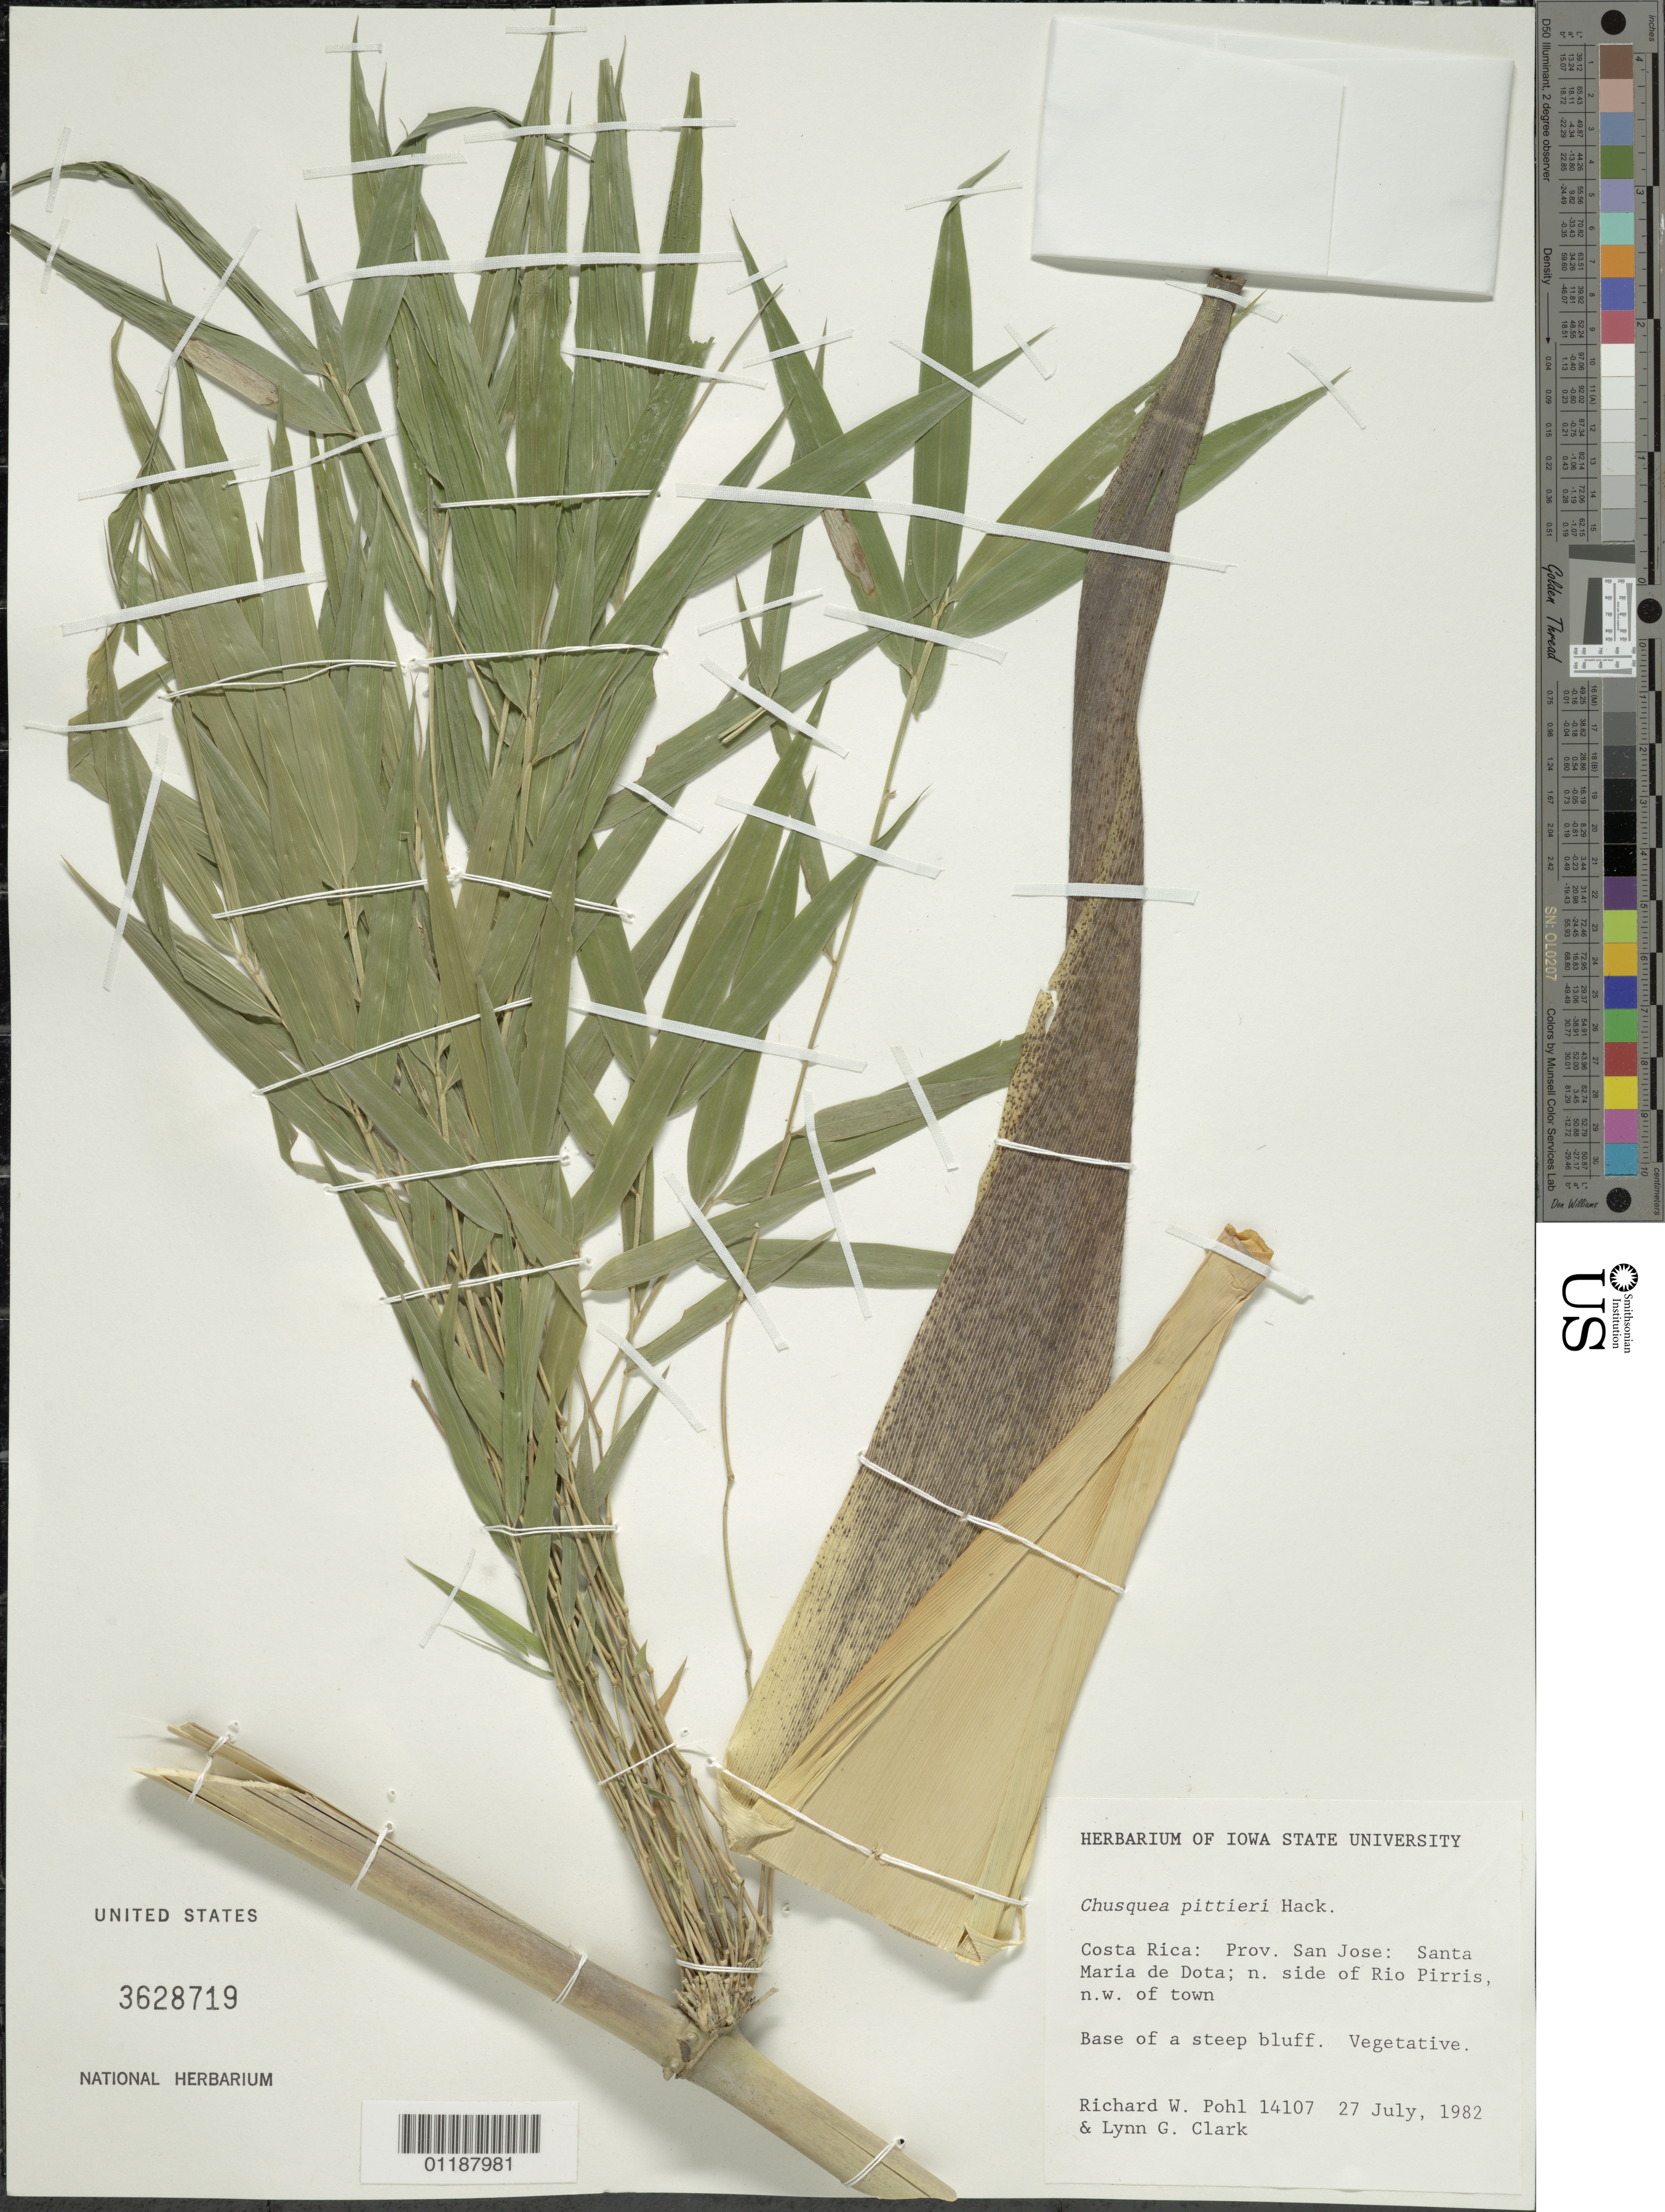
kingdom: Plantae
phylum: Tracheophyta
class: Liliopsida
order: Poales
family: Poaceae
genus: Chusquea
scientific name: Chusquea pittieri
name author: Hack.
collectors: R. W. Pohl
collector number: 14107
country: Costa Rica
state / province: San Jose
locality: Santa Maria de Dota, N side of Rio Pirris, NW of town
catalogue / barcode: US 3628719